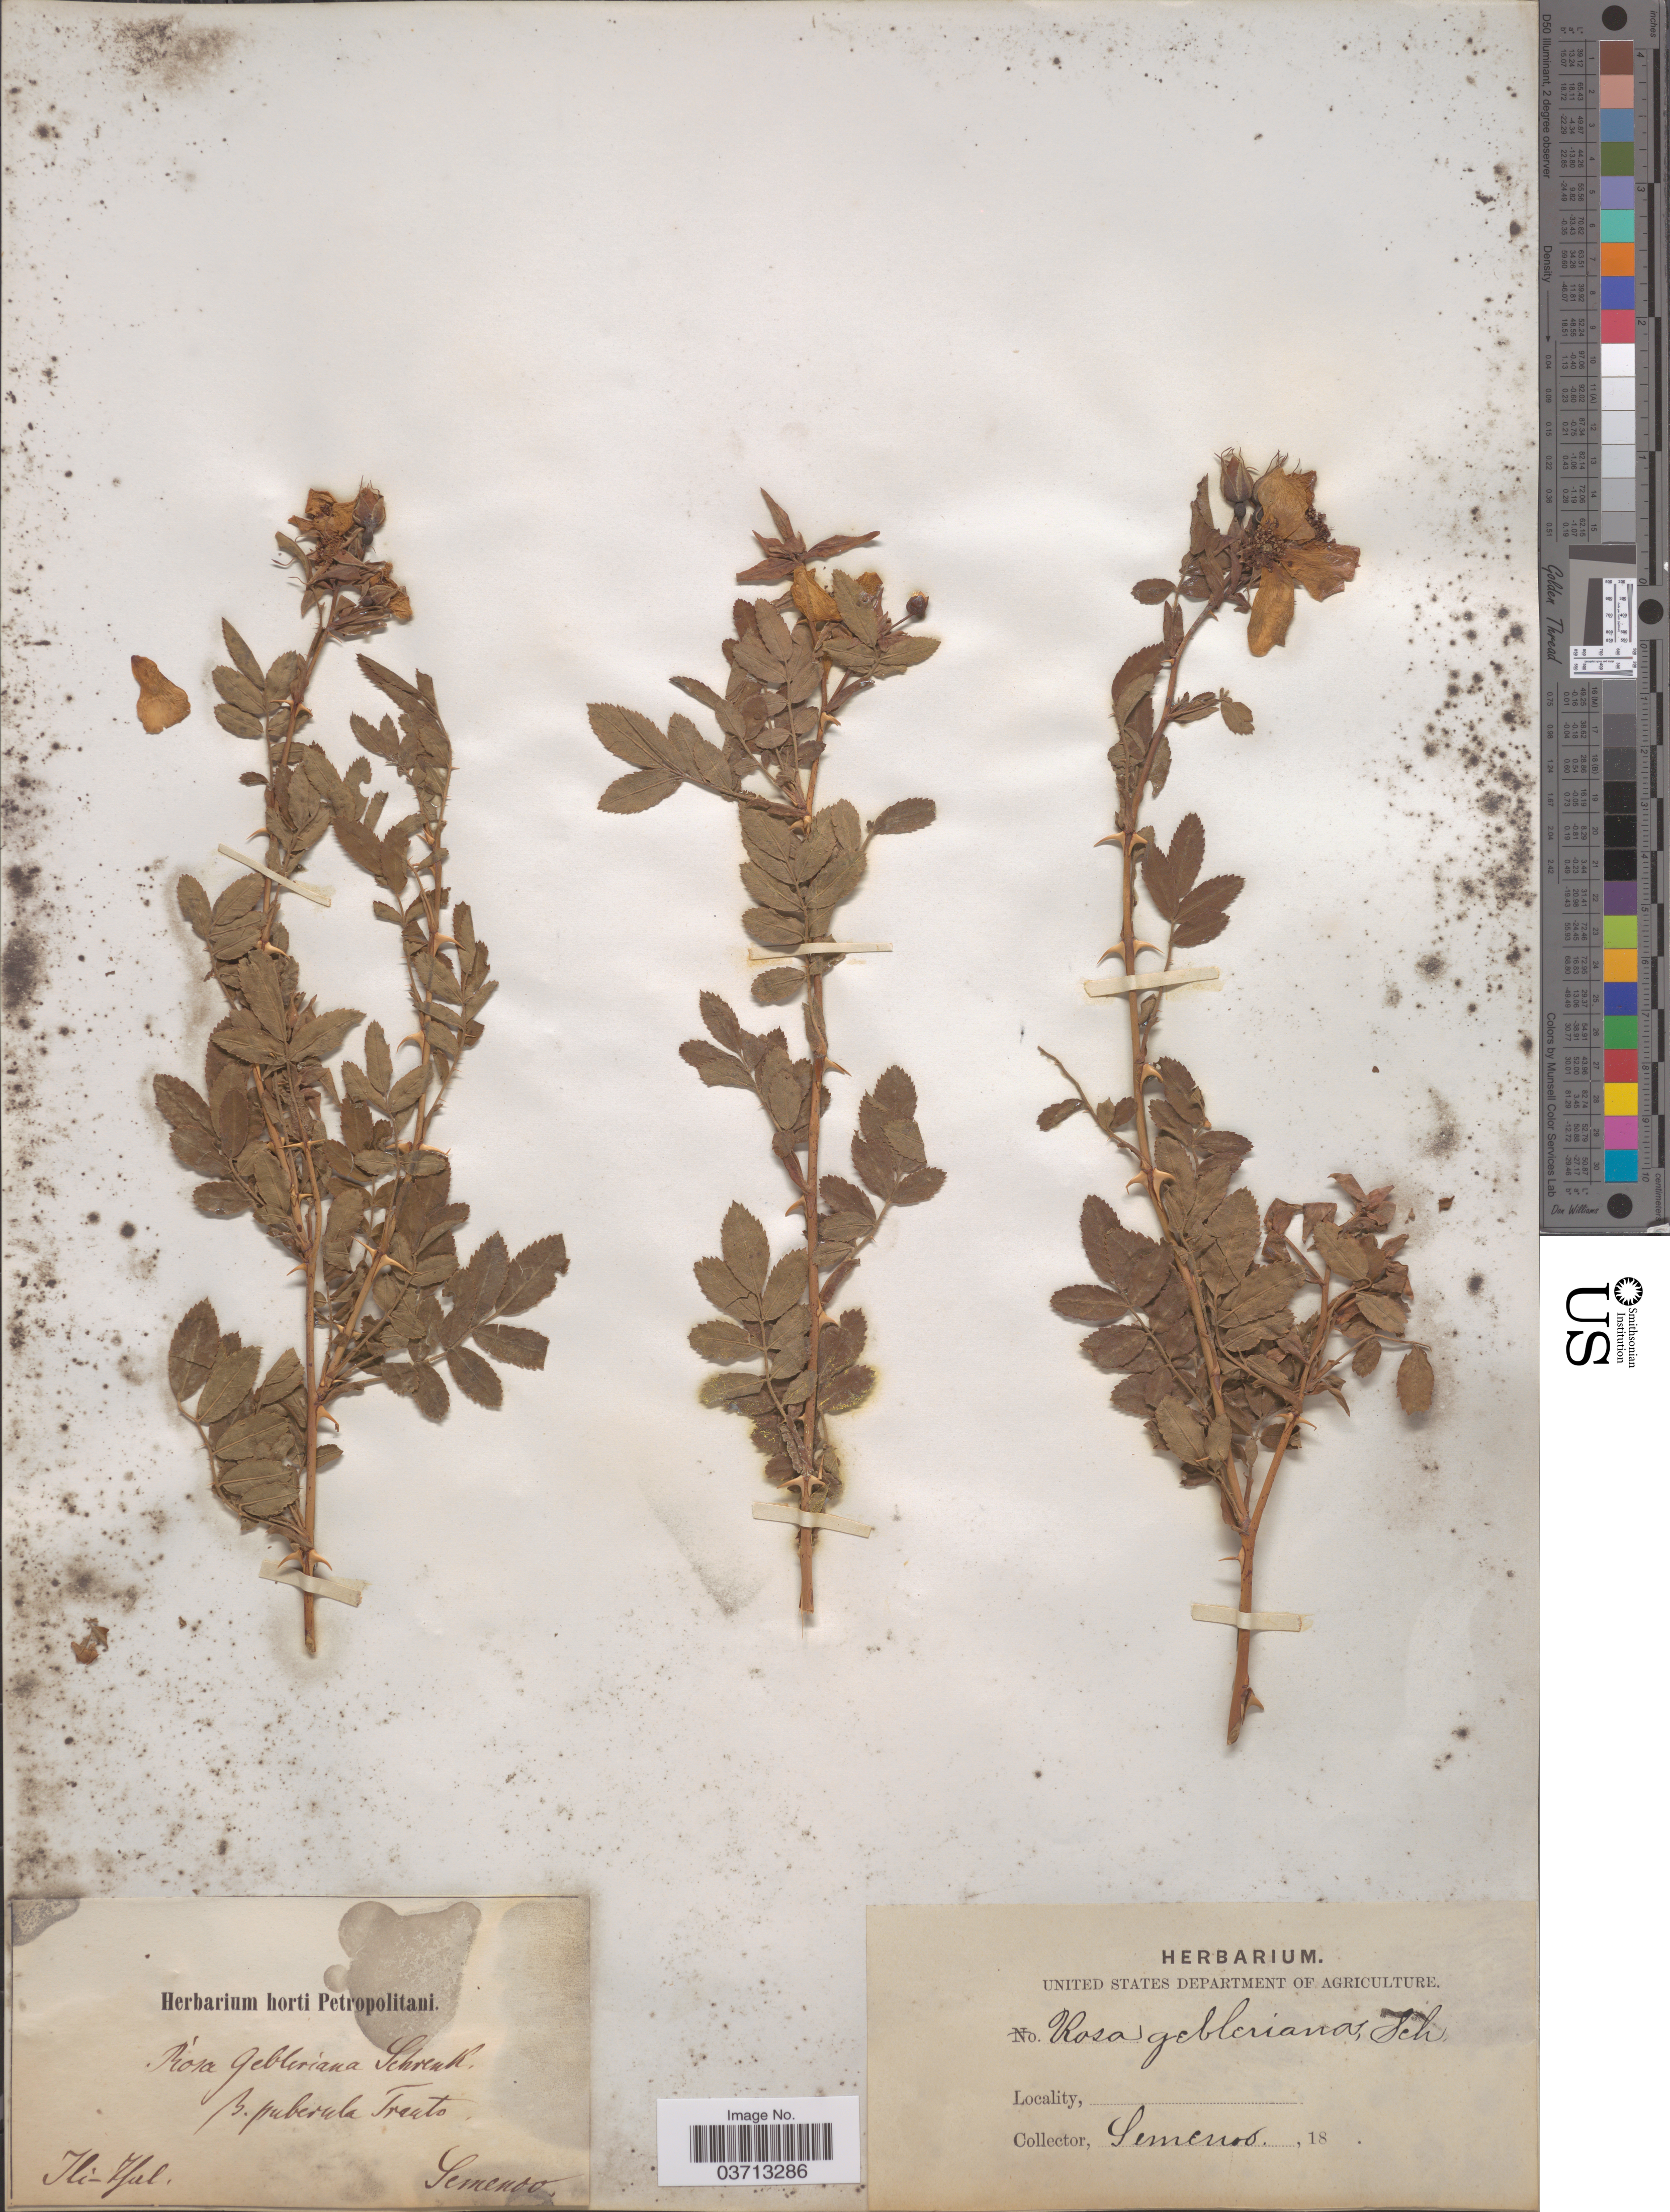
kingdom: Plantae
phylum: Tracheophyta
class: Magnoliopsida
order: Rosales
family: Rosaceae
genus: Rosa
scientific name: Rosa gebleriana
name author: Schrenk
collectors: -- Semenov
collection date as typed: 18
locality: Tli-Zjul. [interpreted] [unsure placement]